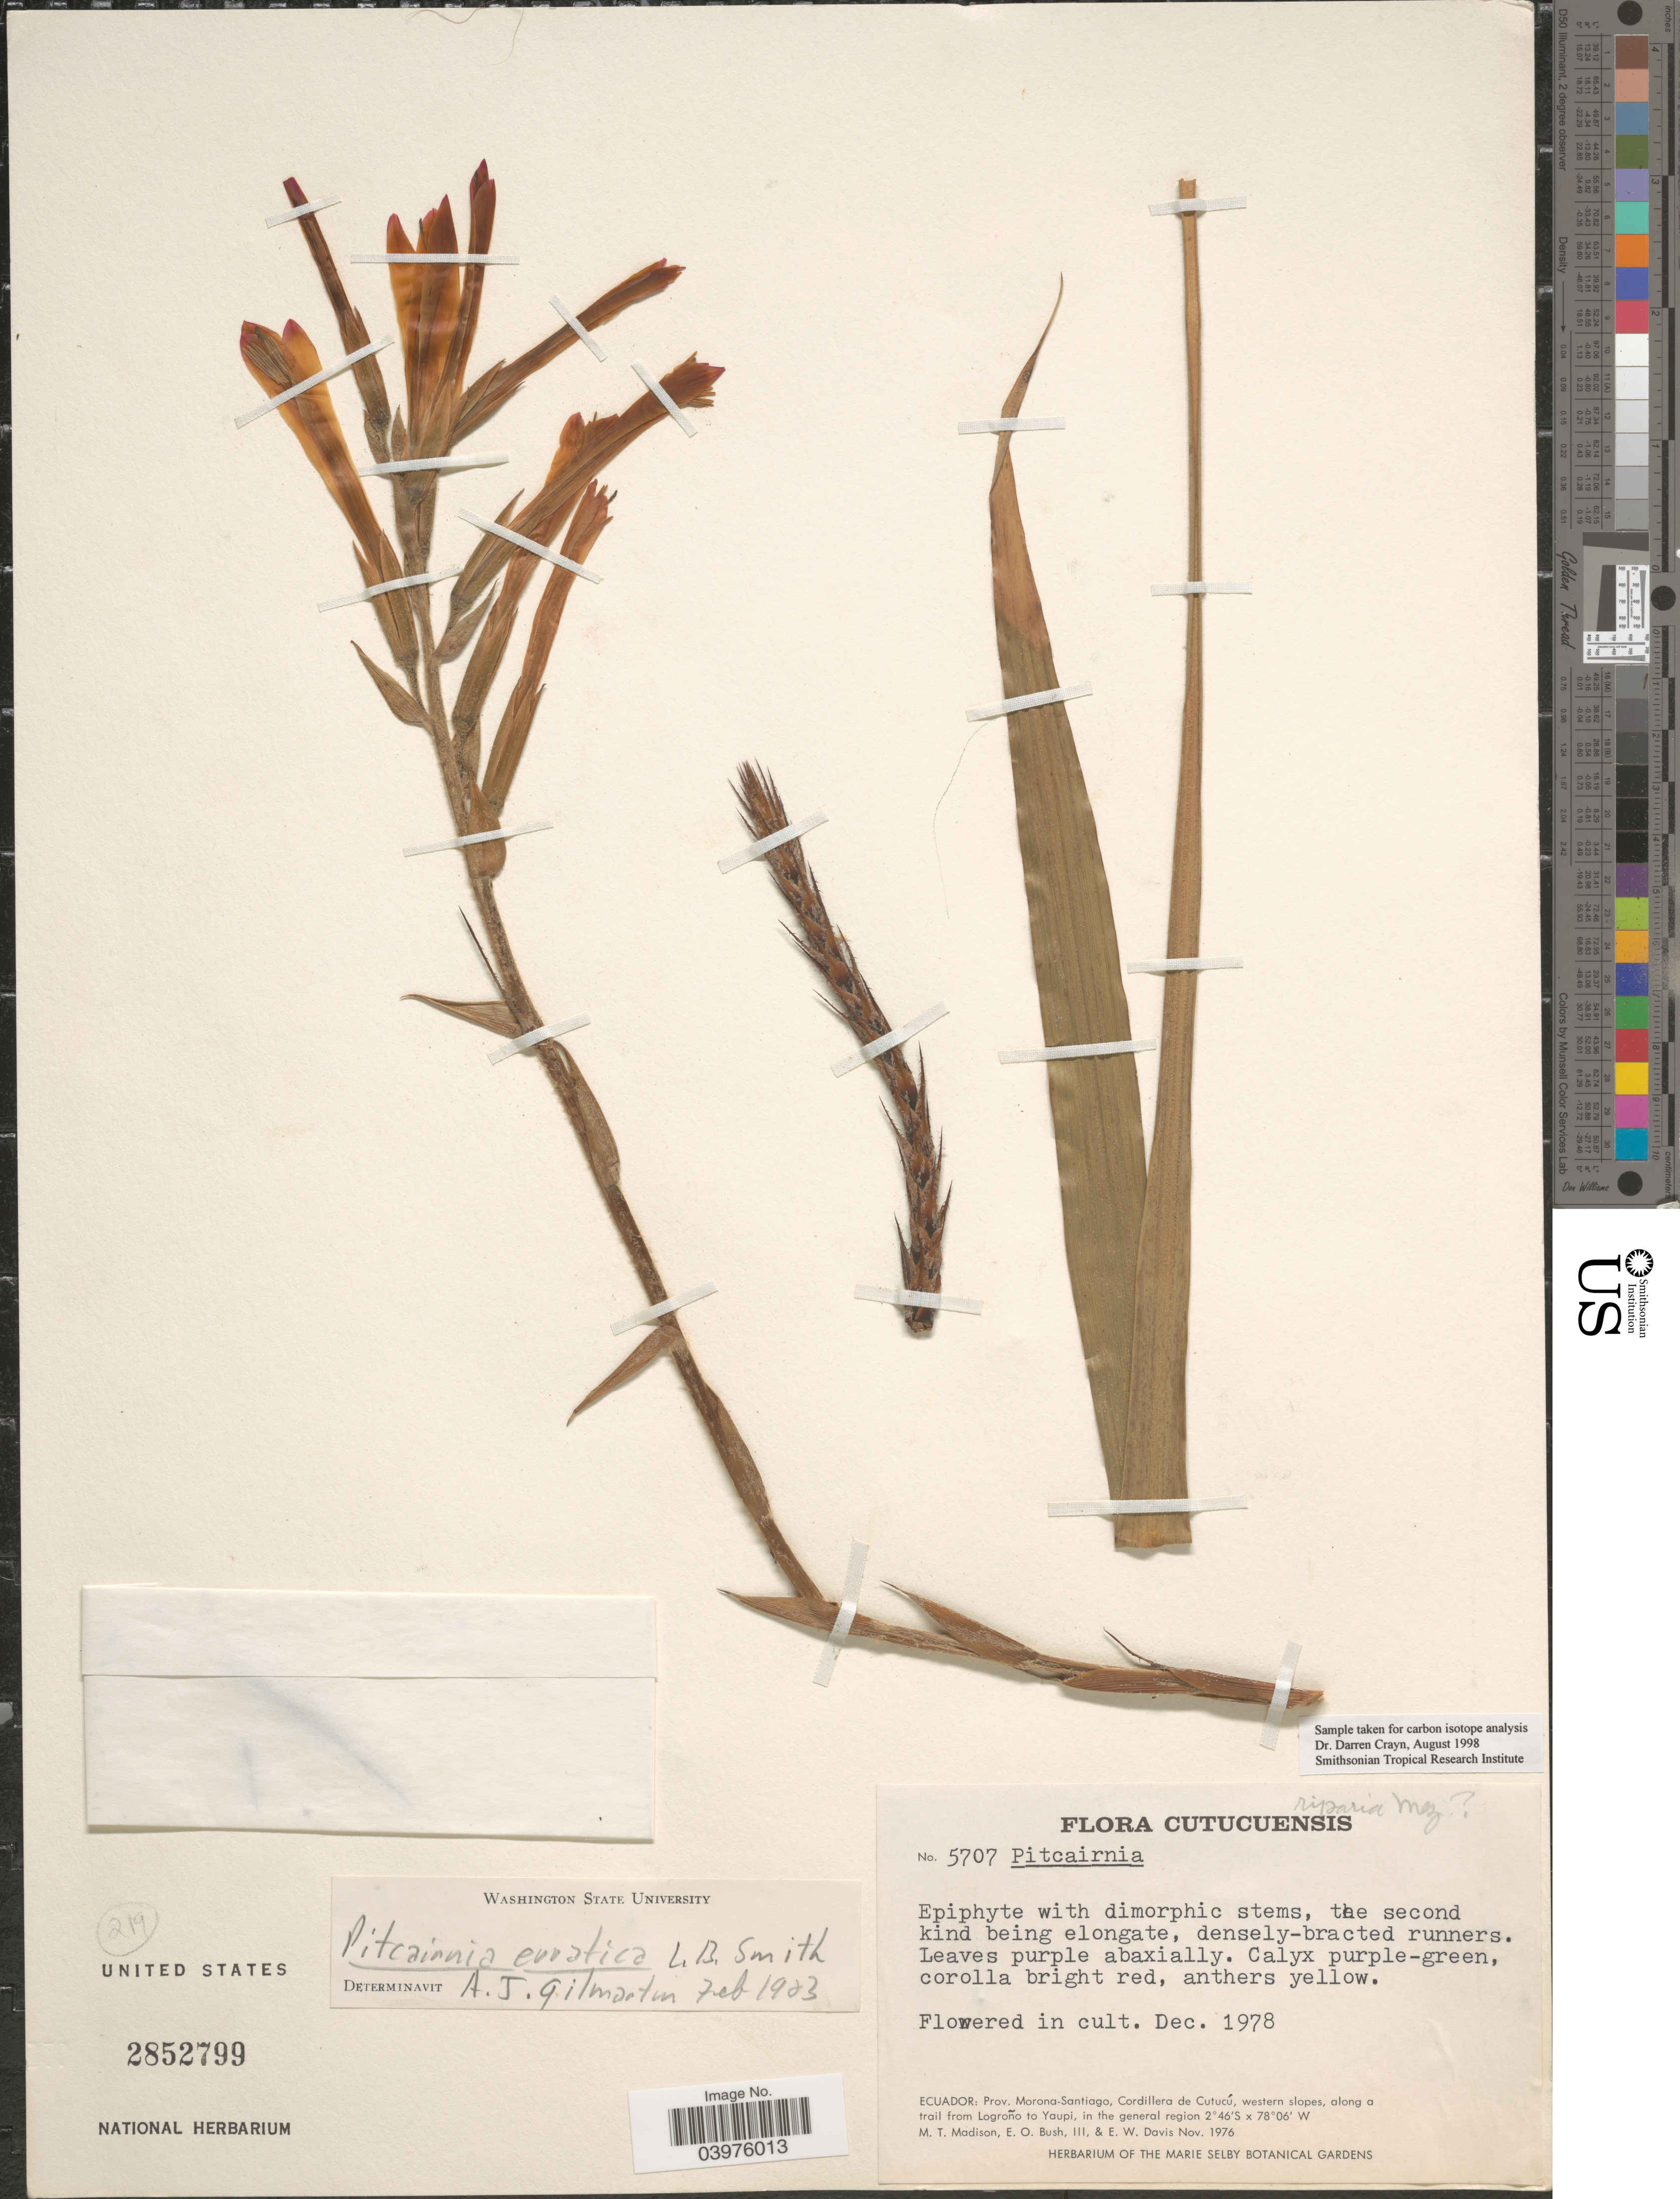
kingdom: Plantae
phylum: Tracheophyta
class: Liliopsida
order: Poales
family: Bromeliaceae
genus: Pitcairnia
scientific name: Pitcairnia erratica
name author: L.B. Sm.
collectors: M. T. Madison, E. O. Bush & E. W. Davis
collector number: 5707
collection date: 1976-11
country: United States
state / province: Florida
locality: The Marie Selby Botanical Gardens.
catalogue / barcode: US 2852799